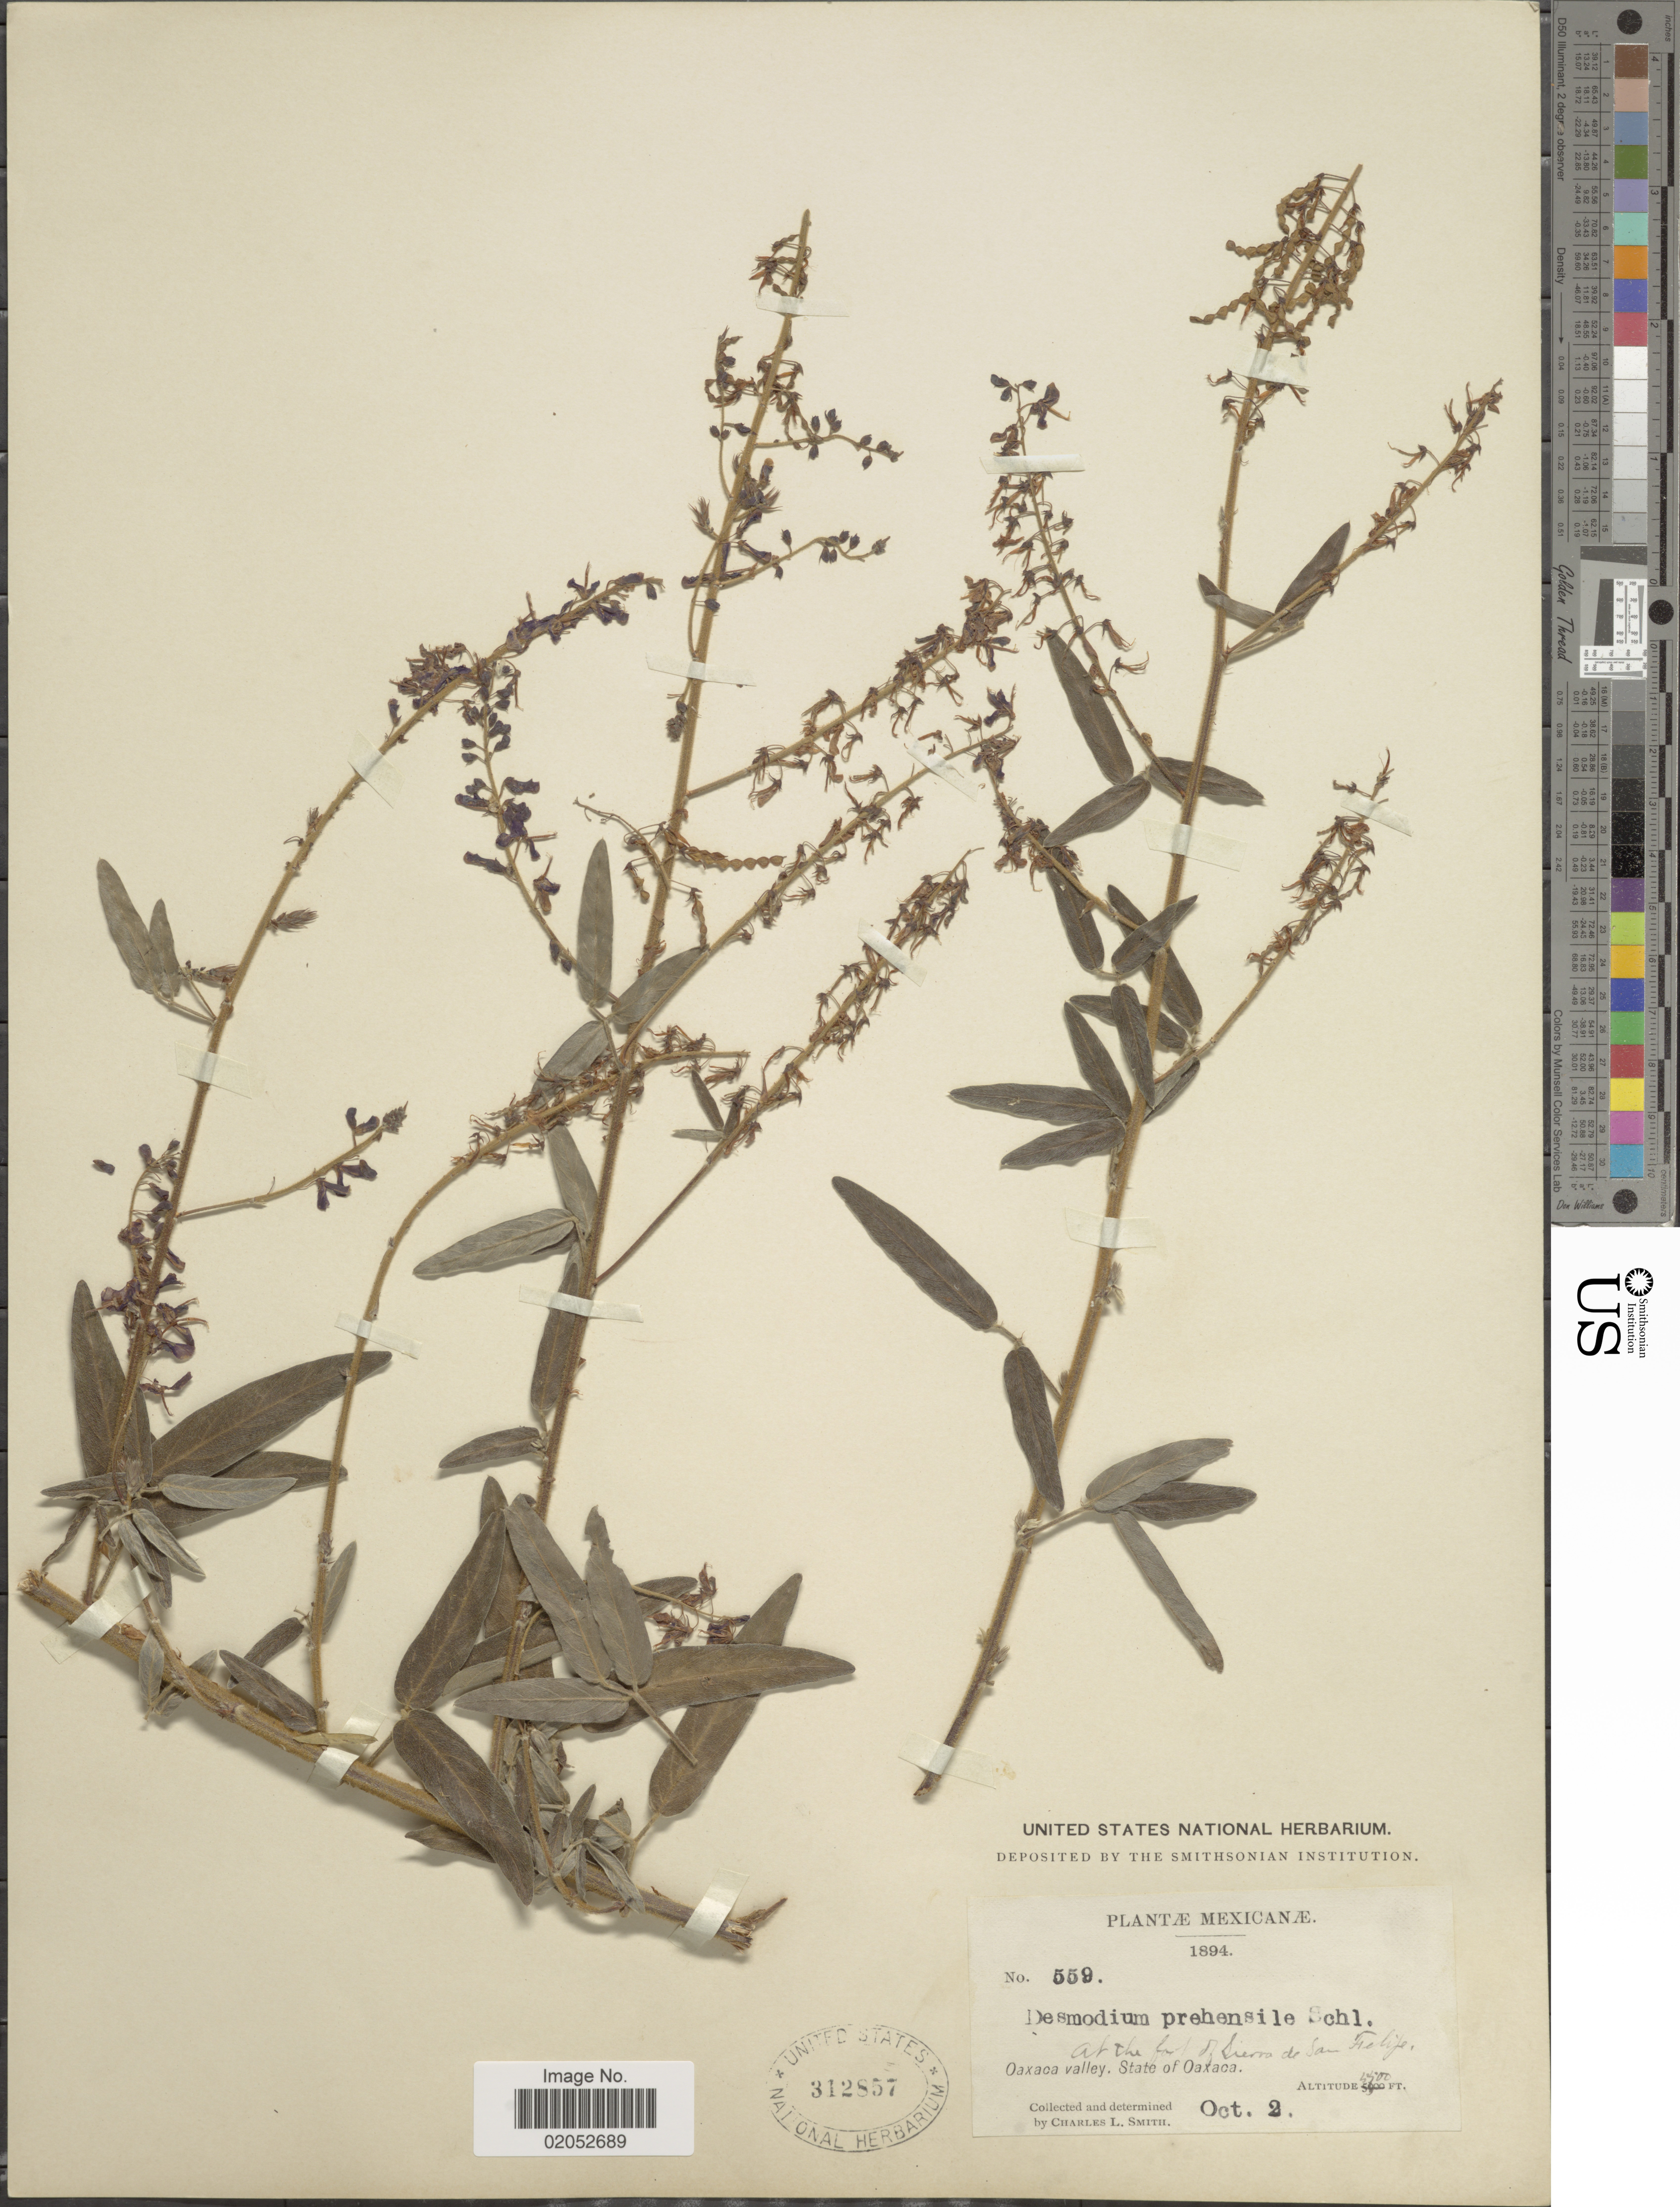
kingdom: Plantae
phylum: Tracheophyta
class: Magnoliopsida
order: Fabales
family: Fabaceae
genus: Desmodium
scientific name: Desmodium prehensile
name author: Schltdl.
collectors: C. L. Smith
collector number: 559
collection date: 1894-10-02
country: Mexico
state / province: Oaxaca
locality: Oaxaca valley, State of Oaxaca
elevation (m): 1372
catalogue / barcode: US 312857